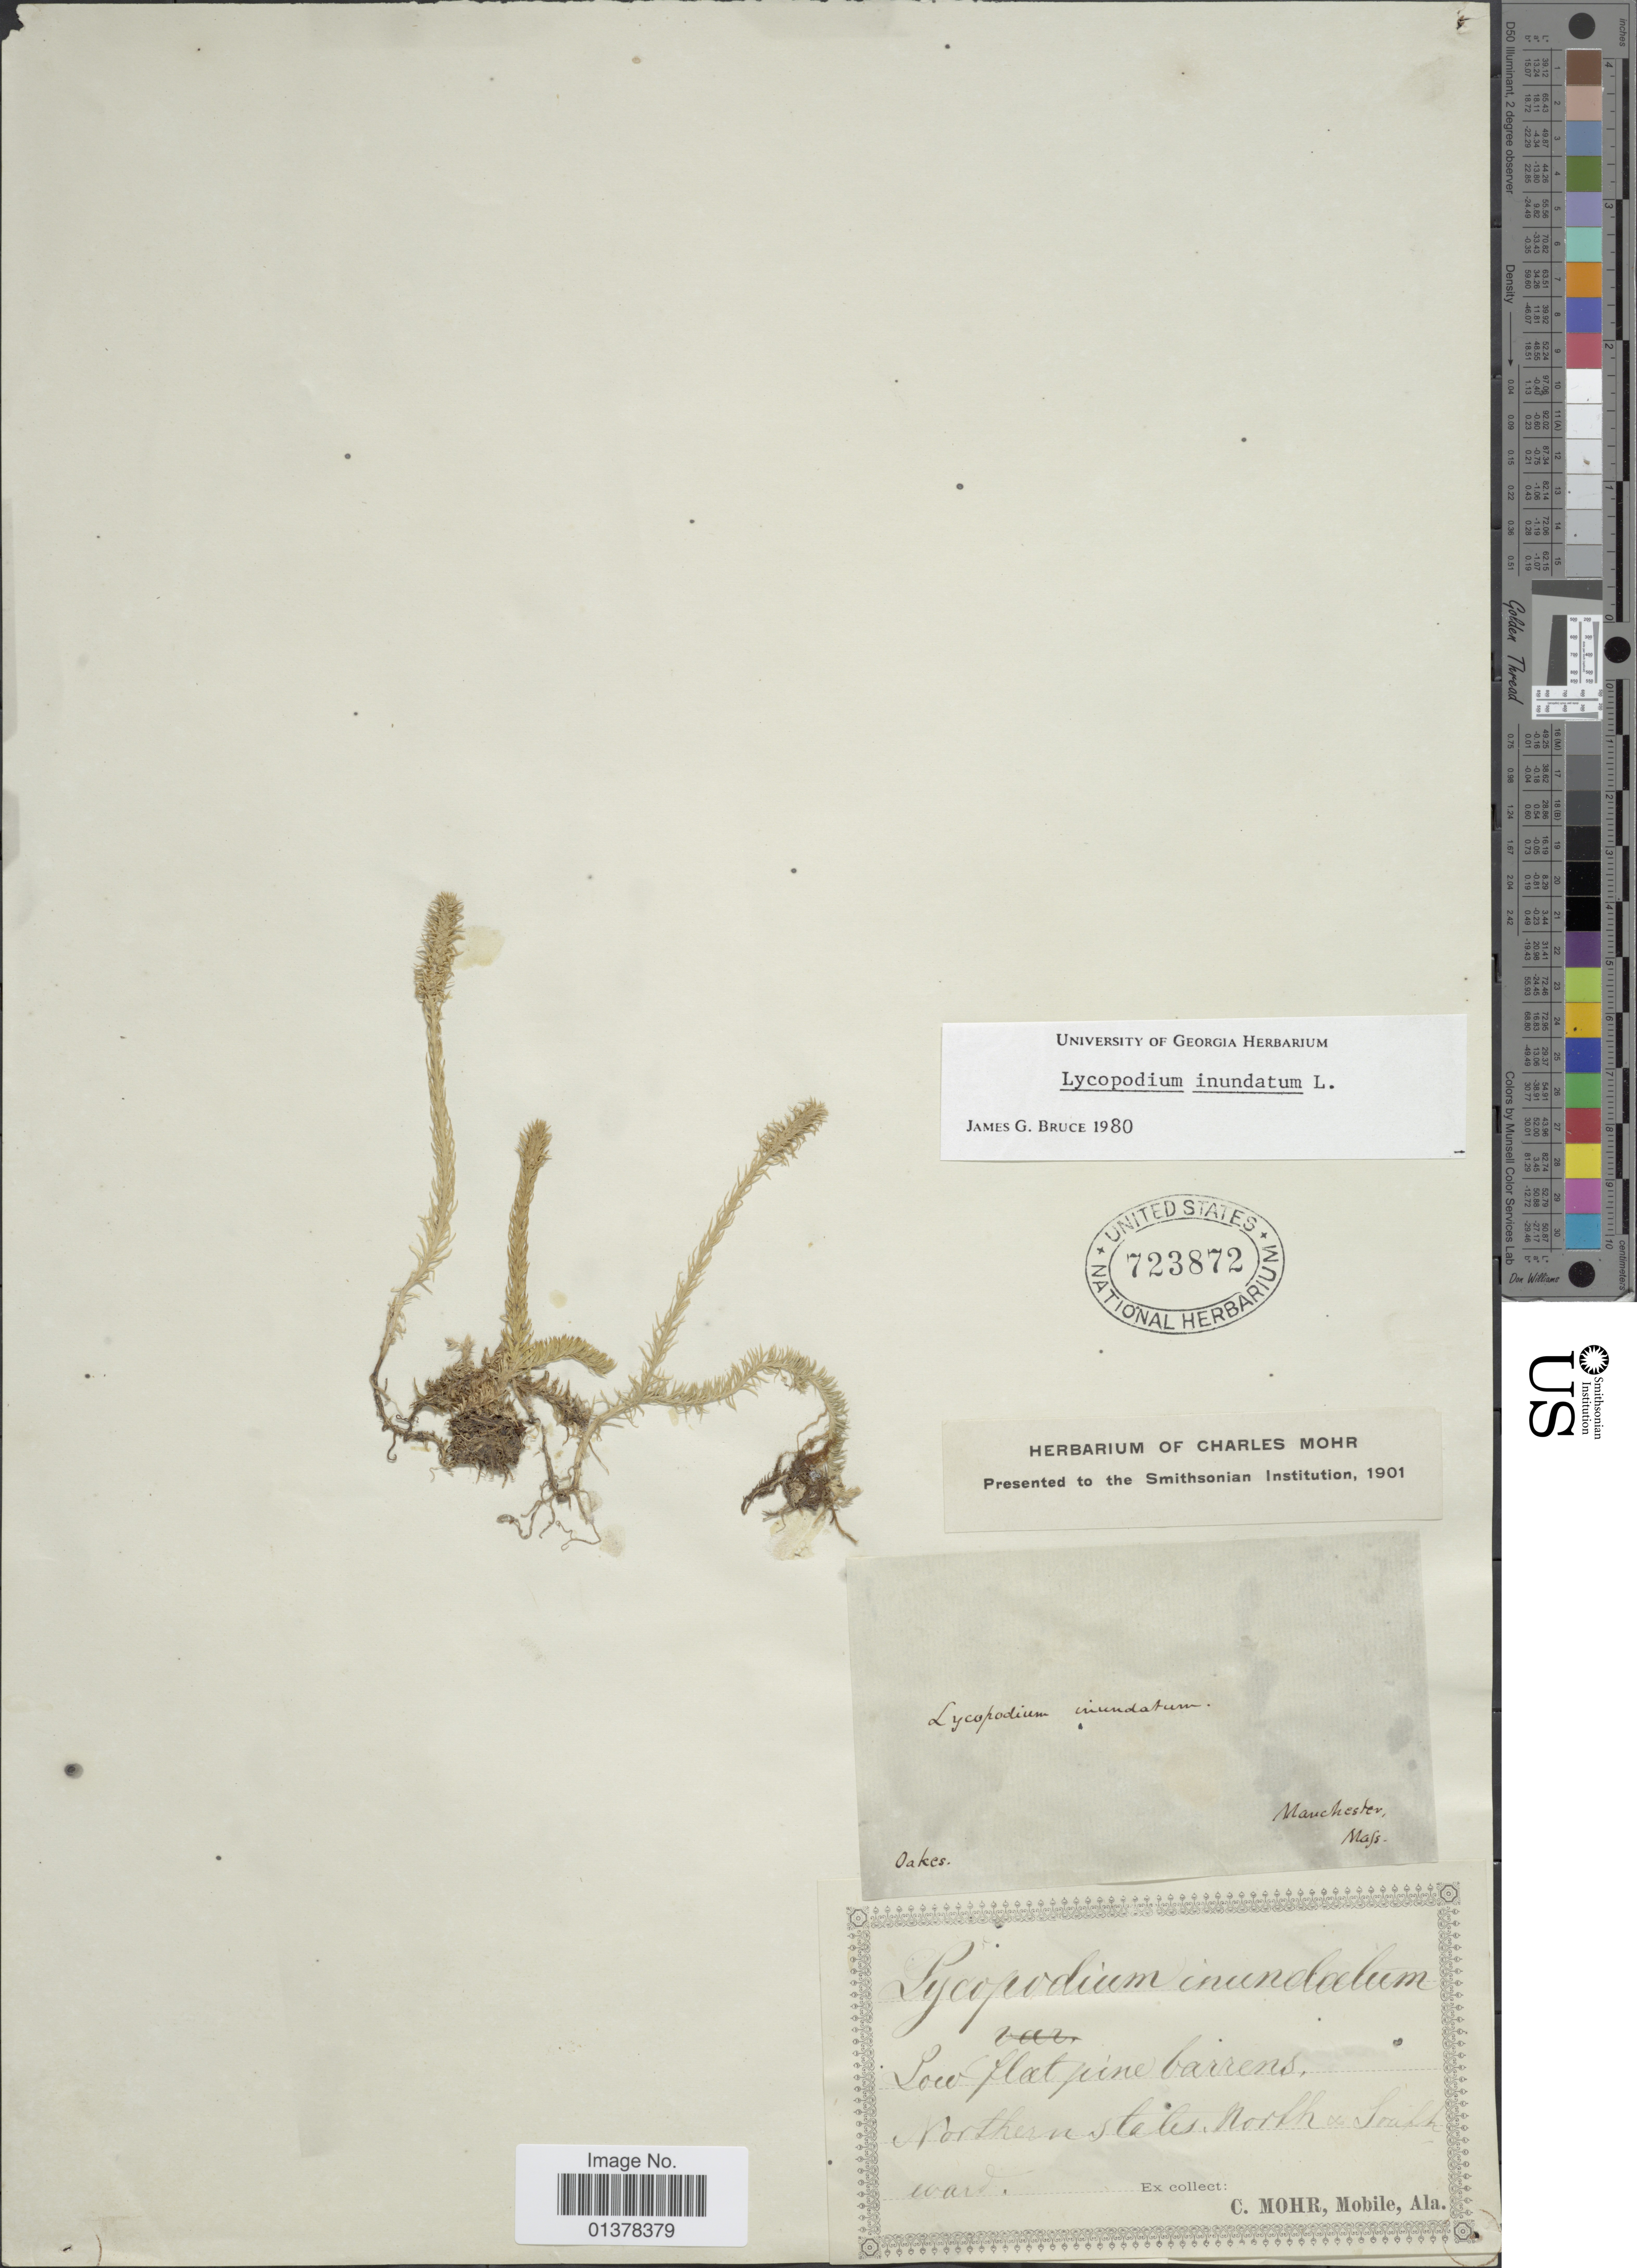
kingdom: Plantae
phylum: Tracheophyta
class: Lycopodiopsida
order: Lycopodiales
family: Lycopodiaceae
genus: Lycopodiella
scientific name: Lycopodiella inundata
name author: (L.) Holub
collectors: C. T. Mohr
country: United States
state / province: Massachusetts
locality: Northern States, North + Southward Manchester, Mass.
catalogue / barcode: US 723872